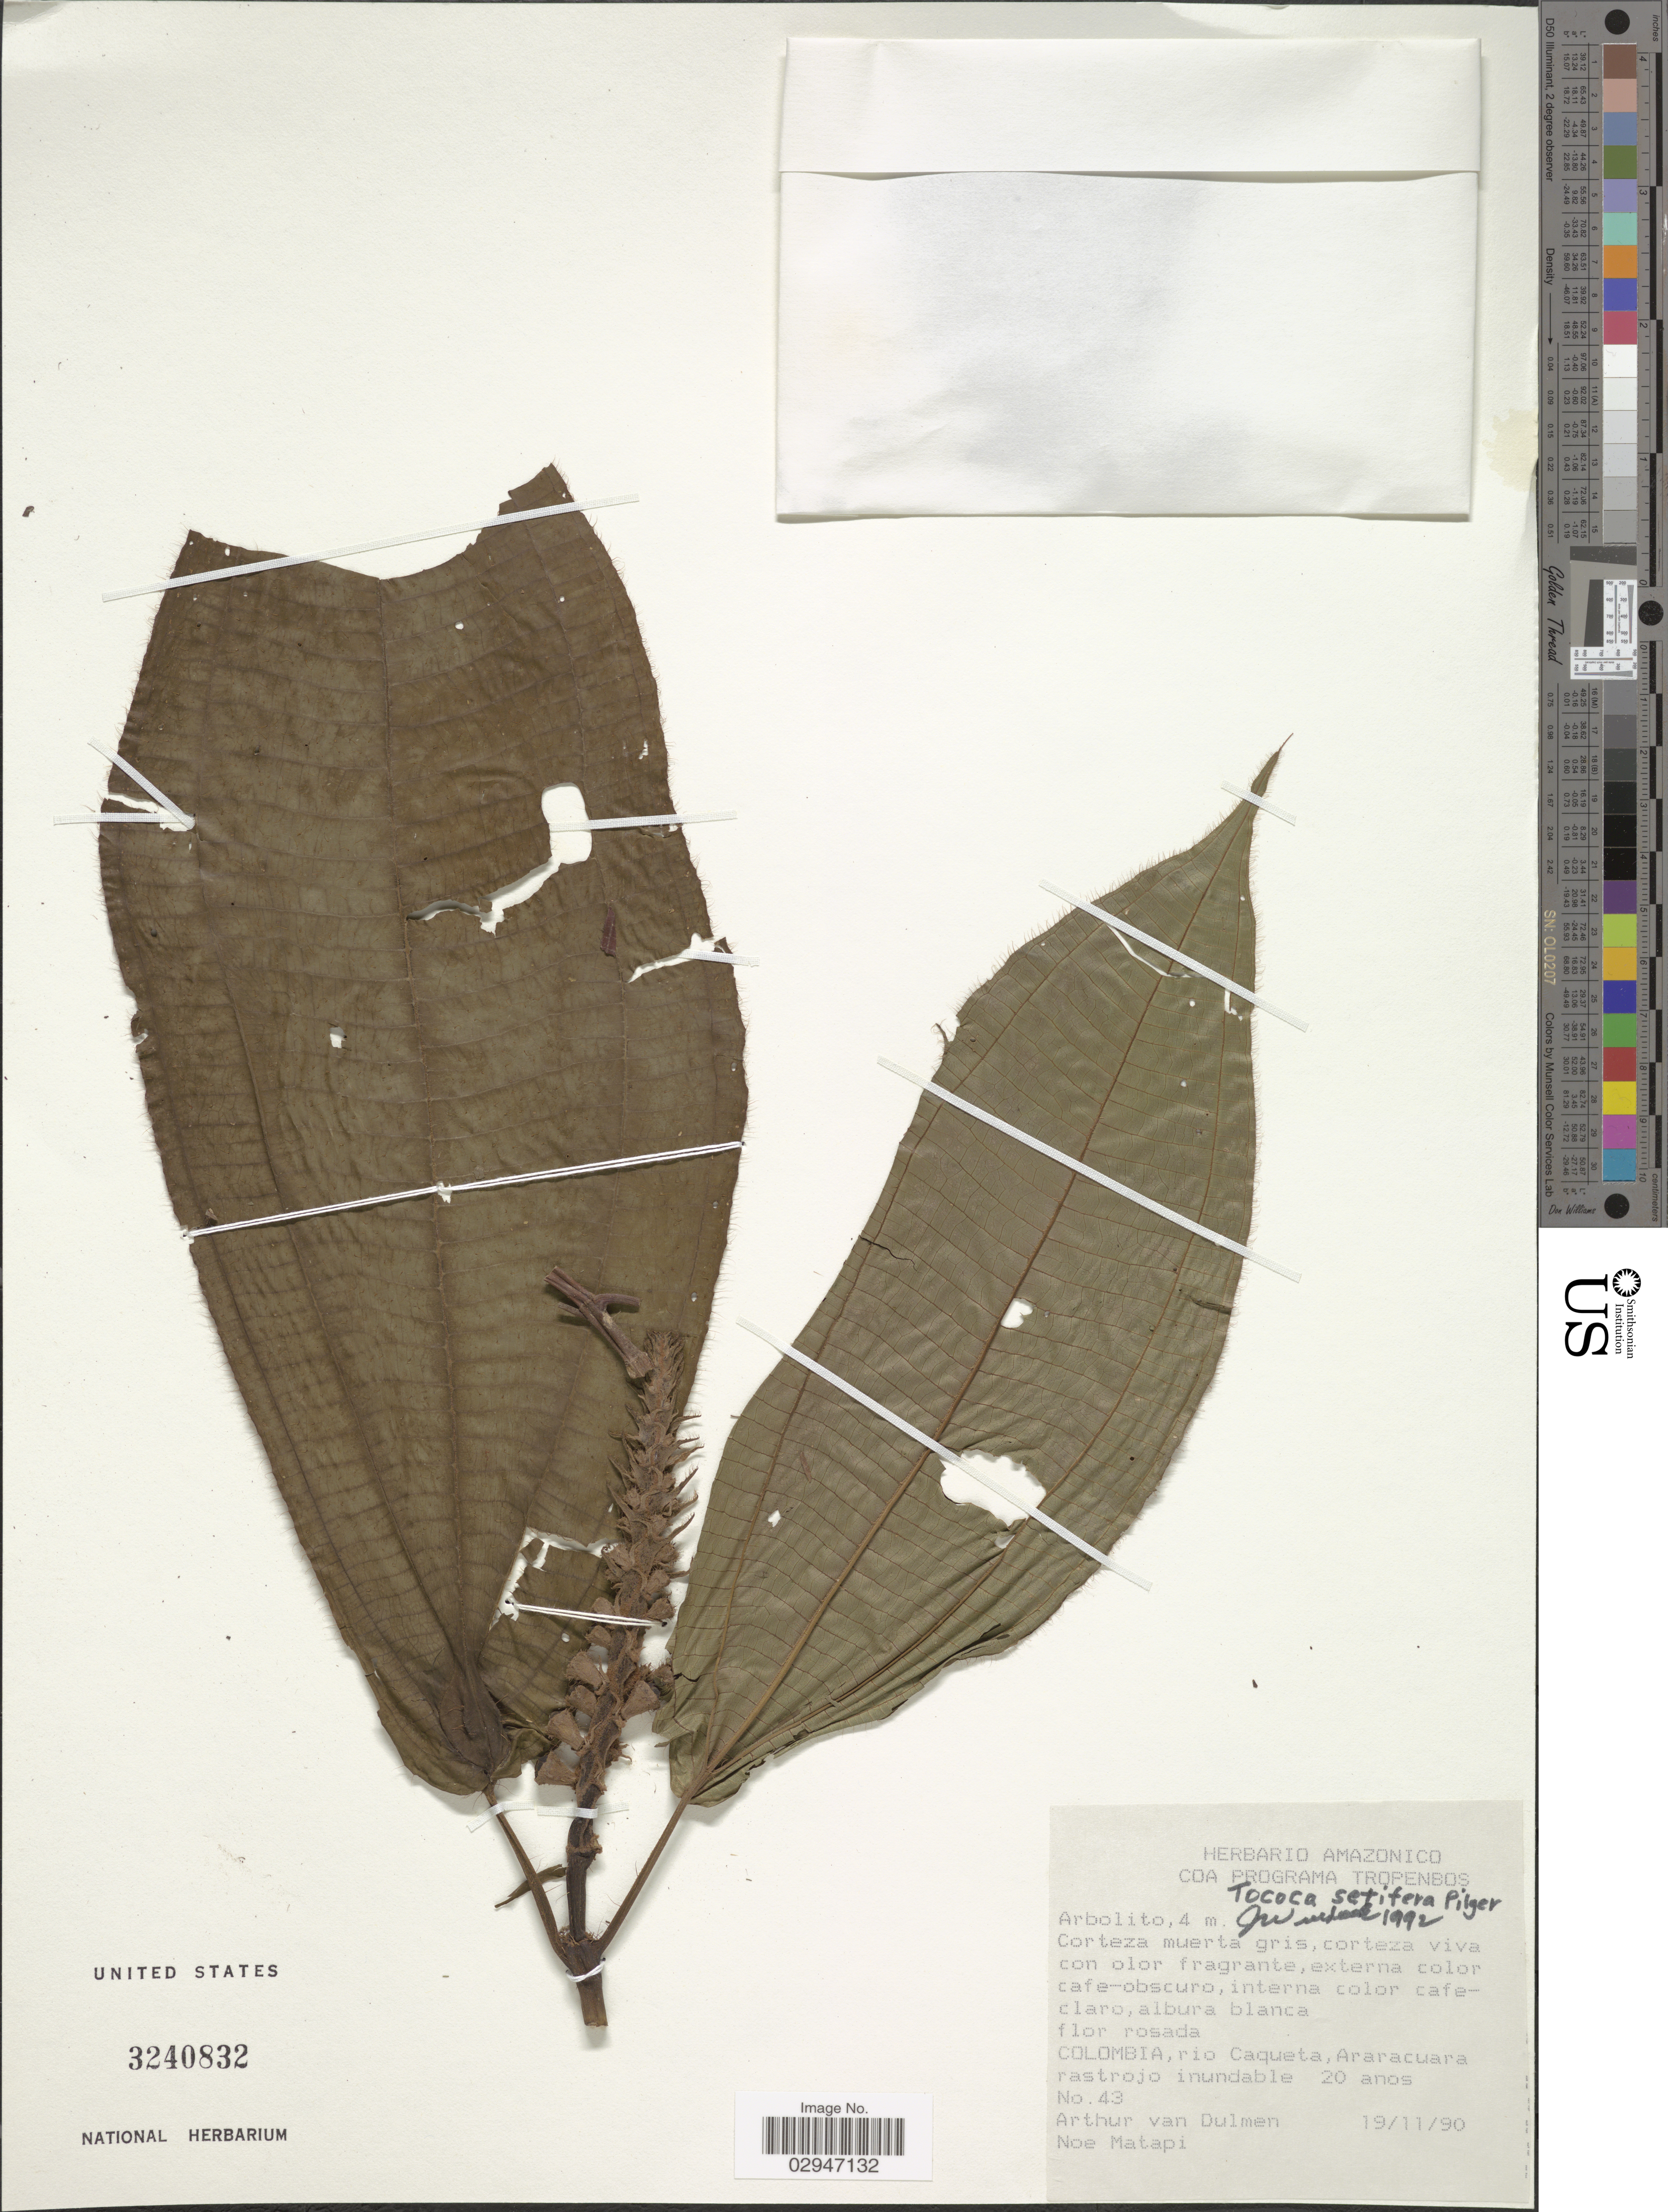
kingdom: Plantae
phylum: Tracheophyta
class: Magnoliopsida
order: Myrtales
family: Melastomataceae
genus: Tococa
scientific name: Tococa setifera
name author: Pilg.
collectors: A. Dulmen & N. Matapi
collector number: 43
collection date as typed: Transcribed d/m/y: 19/11/90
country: Colombia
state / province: Caquetá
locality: Rio Caqueta, Araracuara.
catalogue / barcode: US 3240832